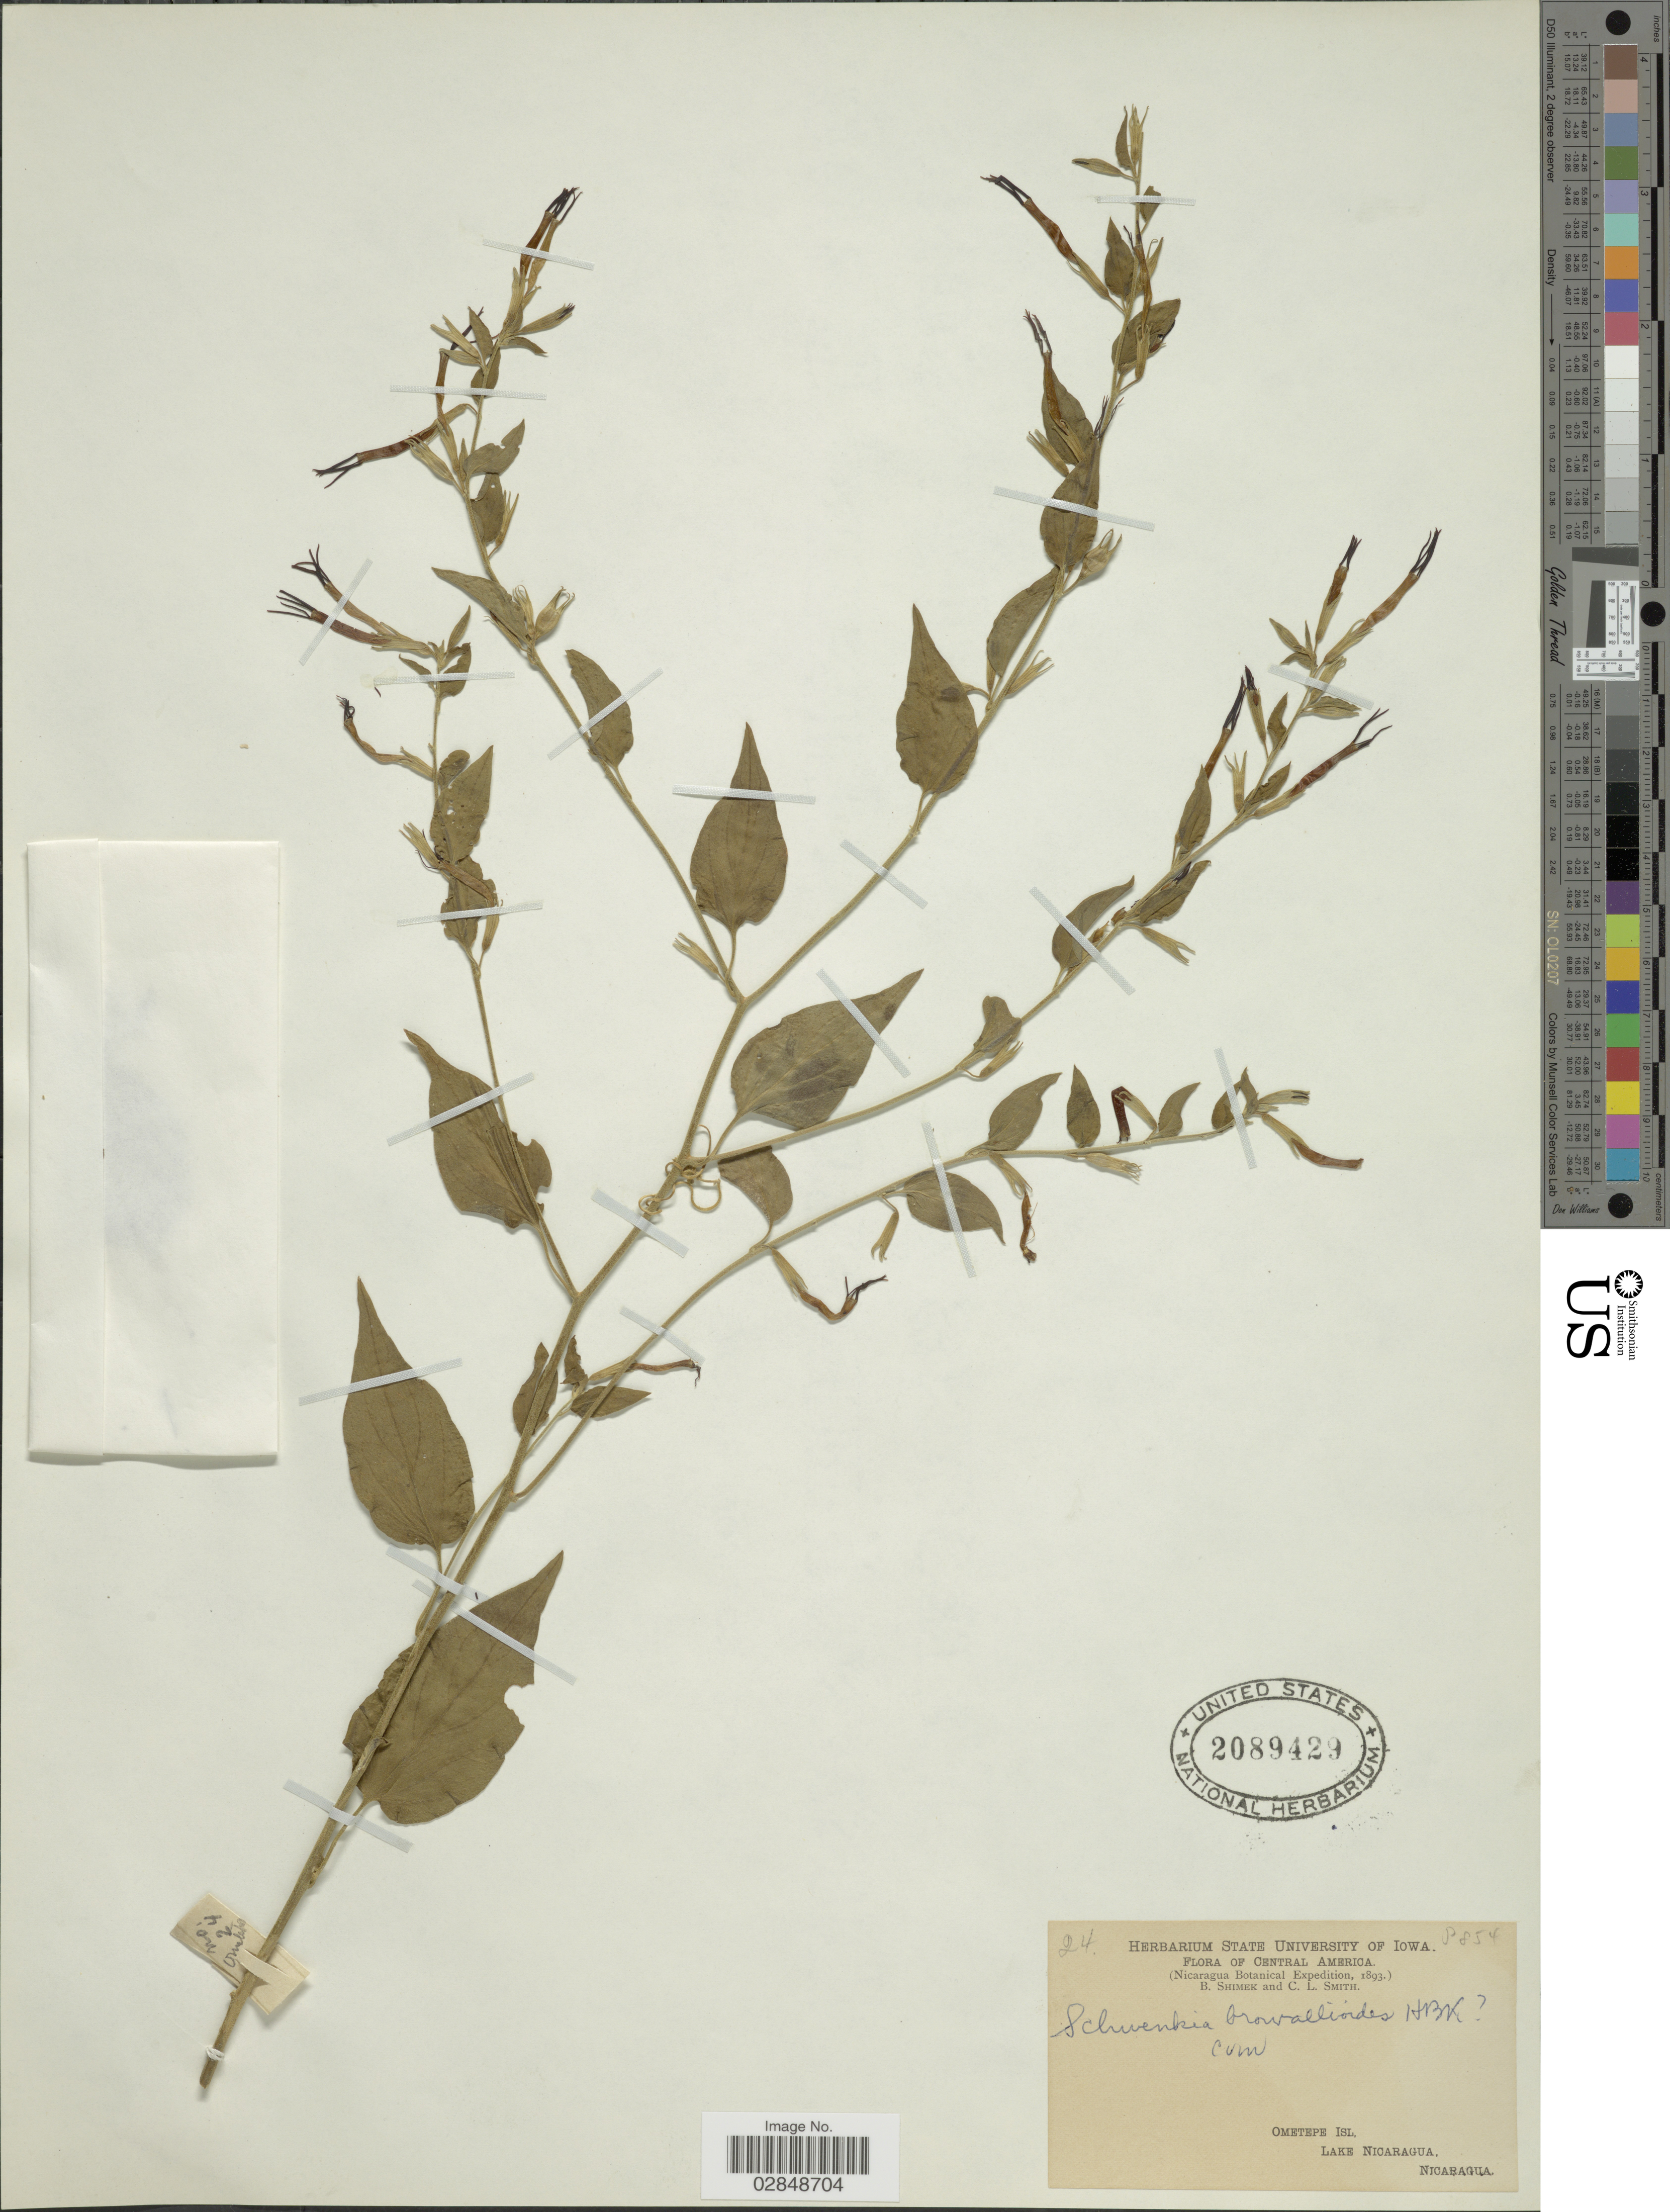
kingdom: Plantae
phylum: Tracheophyta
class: Magnoliopsida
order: Solanales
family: Solanaceae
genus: Schwenckia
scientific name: Schwenckia lateriflora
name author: (Vahl) Carvalho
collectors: B. Shimek & C. L. Smith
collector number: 24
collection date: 1893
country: Nicaragua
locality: Ometepe Isl. Lake Nicaragua.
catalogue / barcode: US 2089429